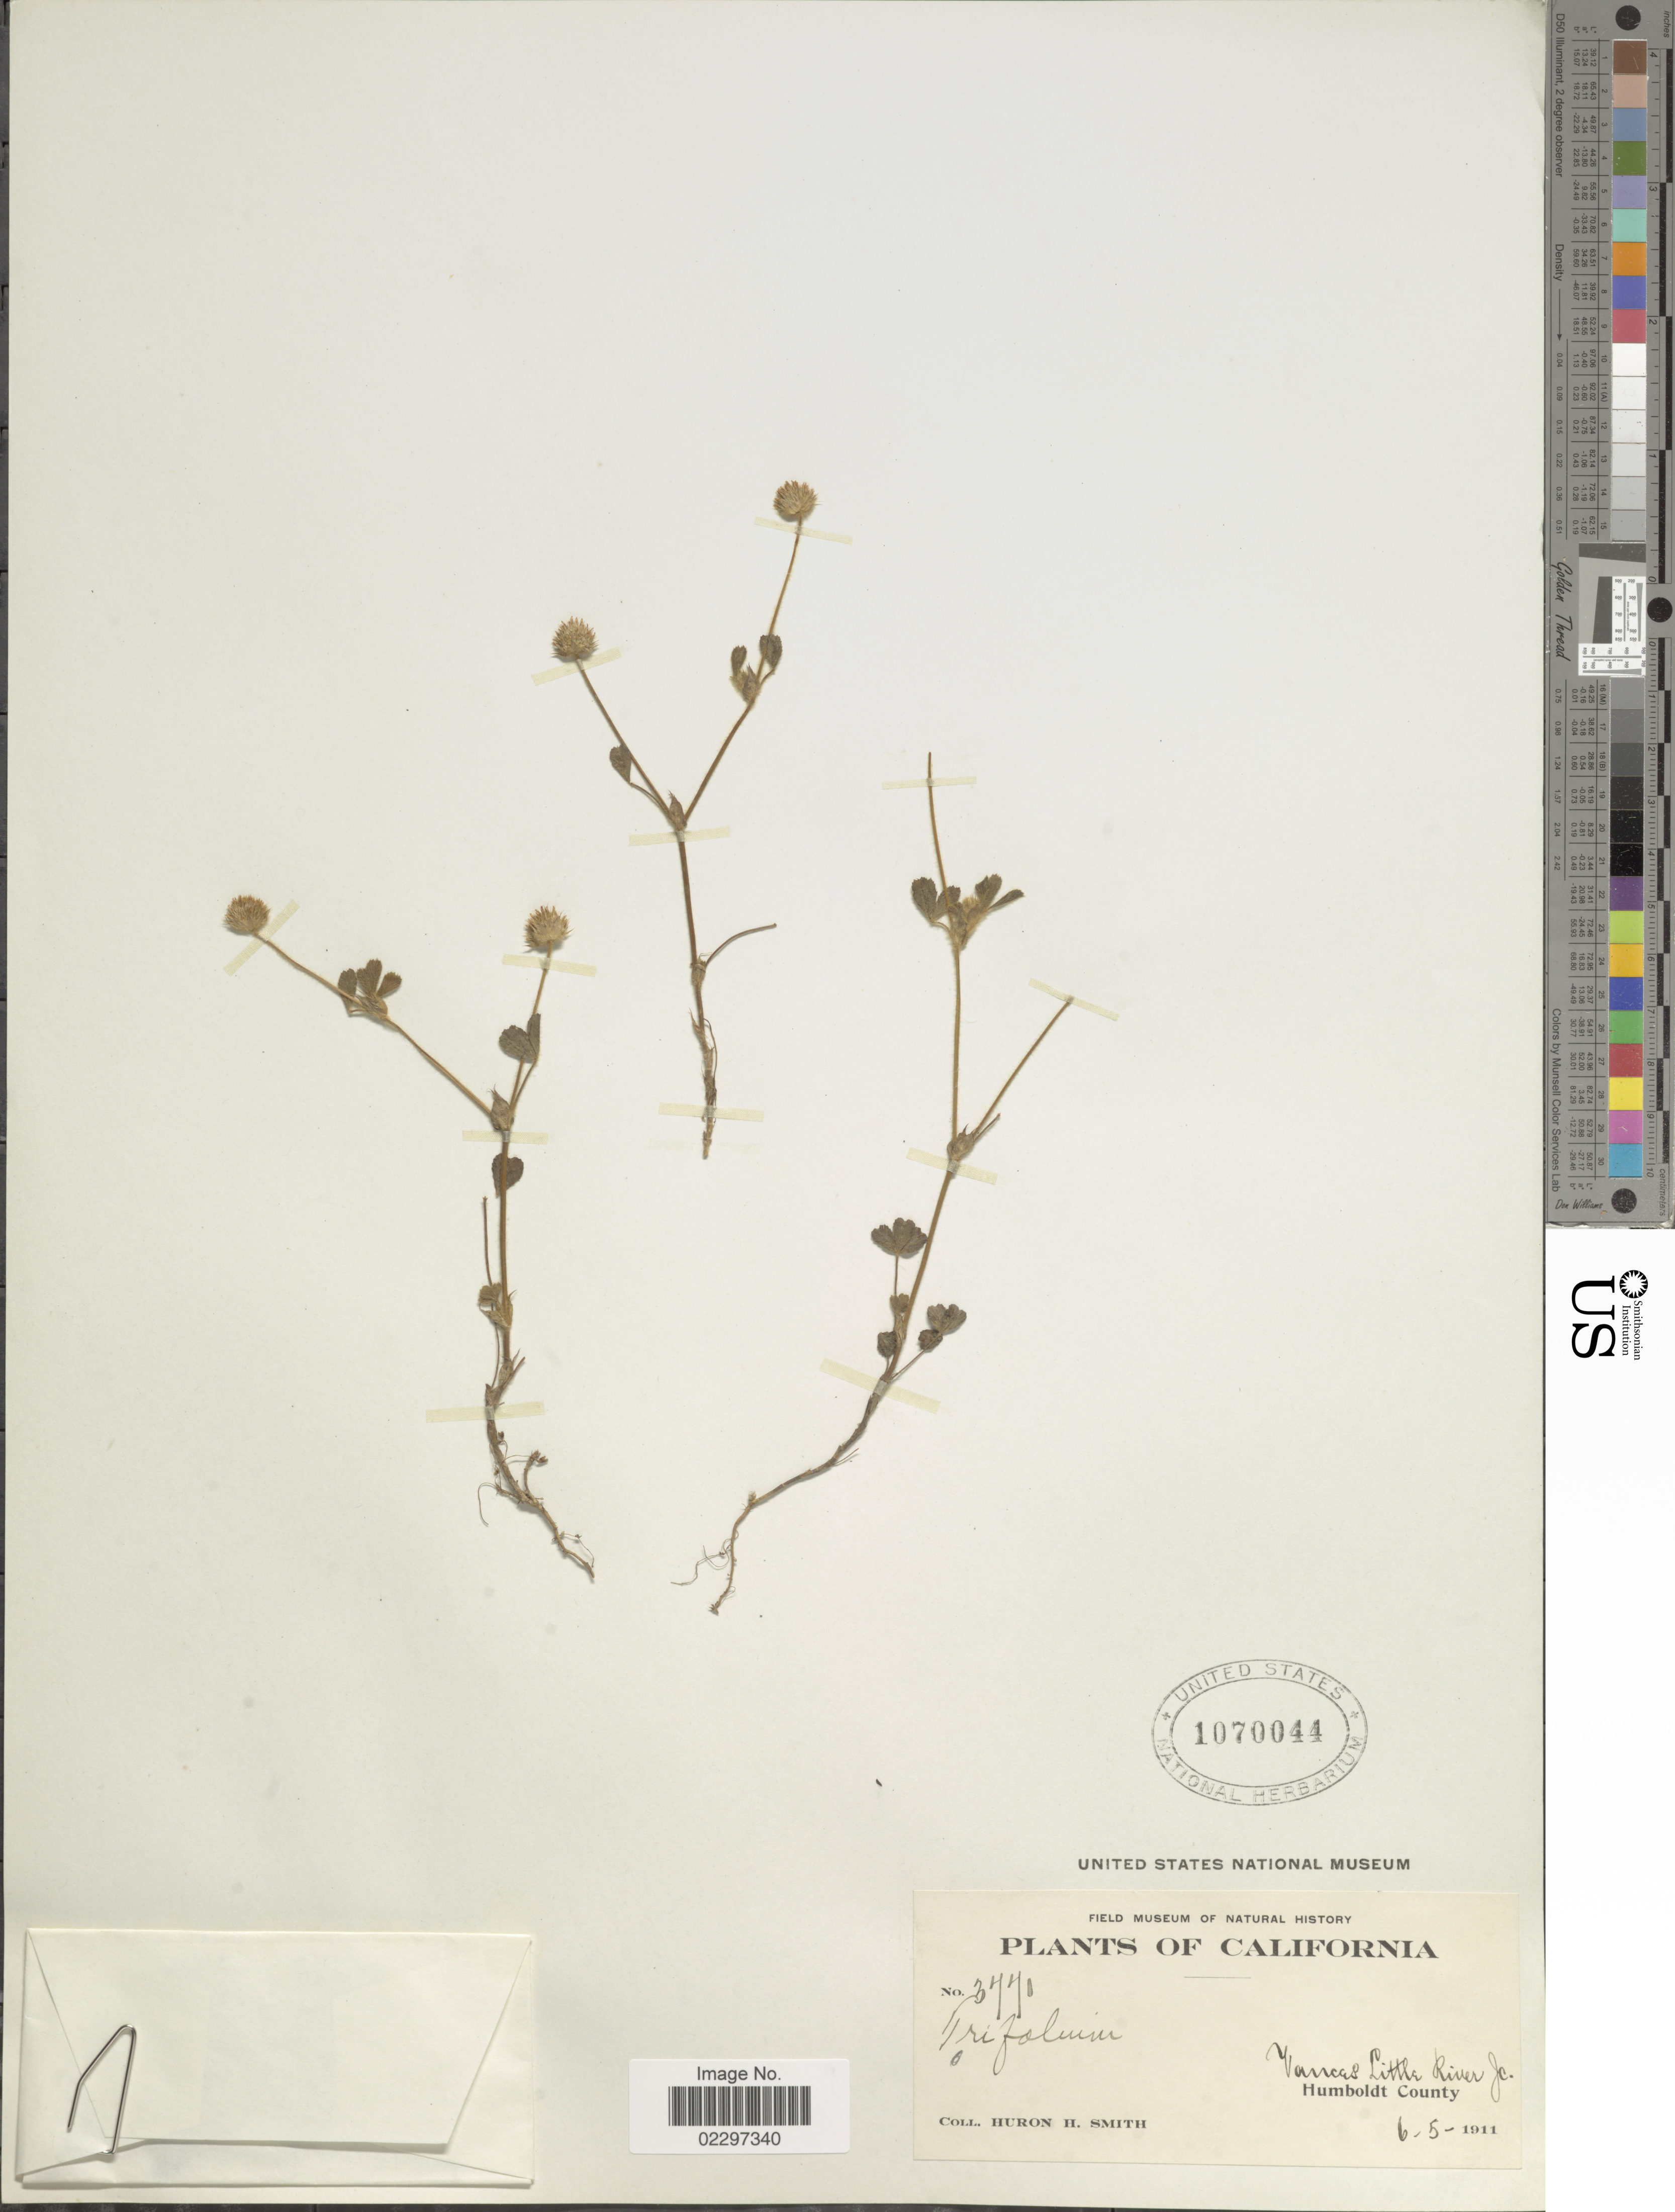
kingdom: Plantae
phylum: Tracheophyta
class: Magnoliopsida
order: Fabales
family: Fabaceae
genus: Trifolium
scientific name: Trifolium microcephalum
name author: Pursh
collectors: Huron H. Smith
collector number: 3440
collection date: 1911-06-05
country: United States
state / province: California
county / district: Humboldt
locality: Vancas Little River Jc. Humboldt County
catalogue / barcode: US 1070044